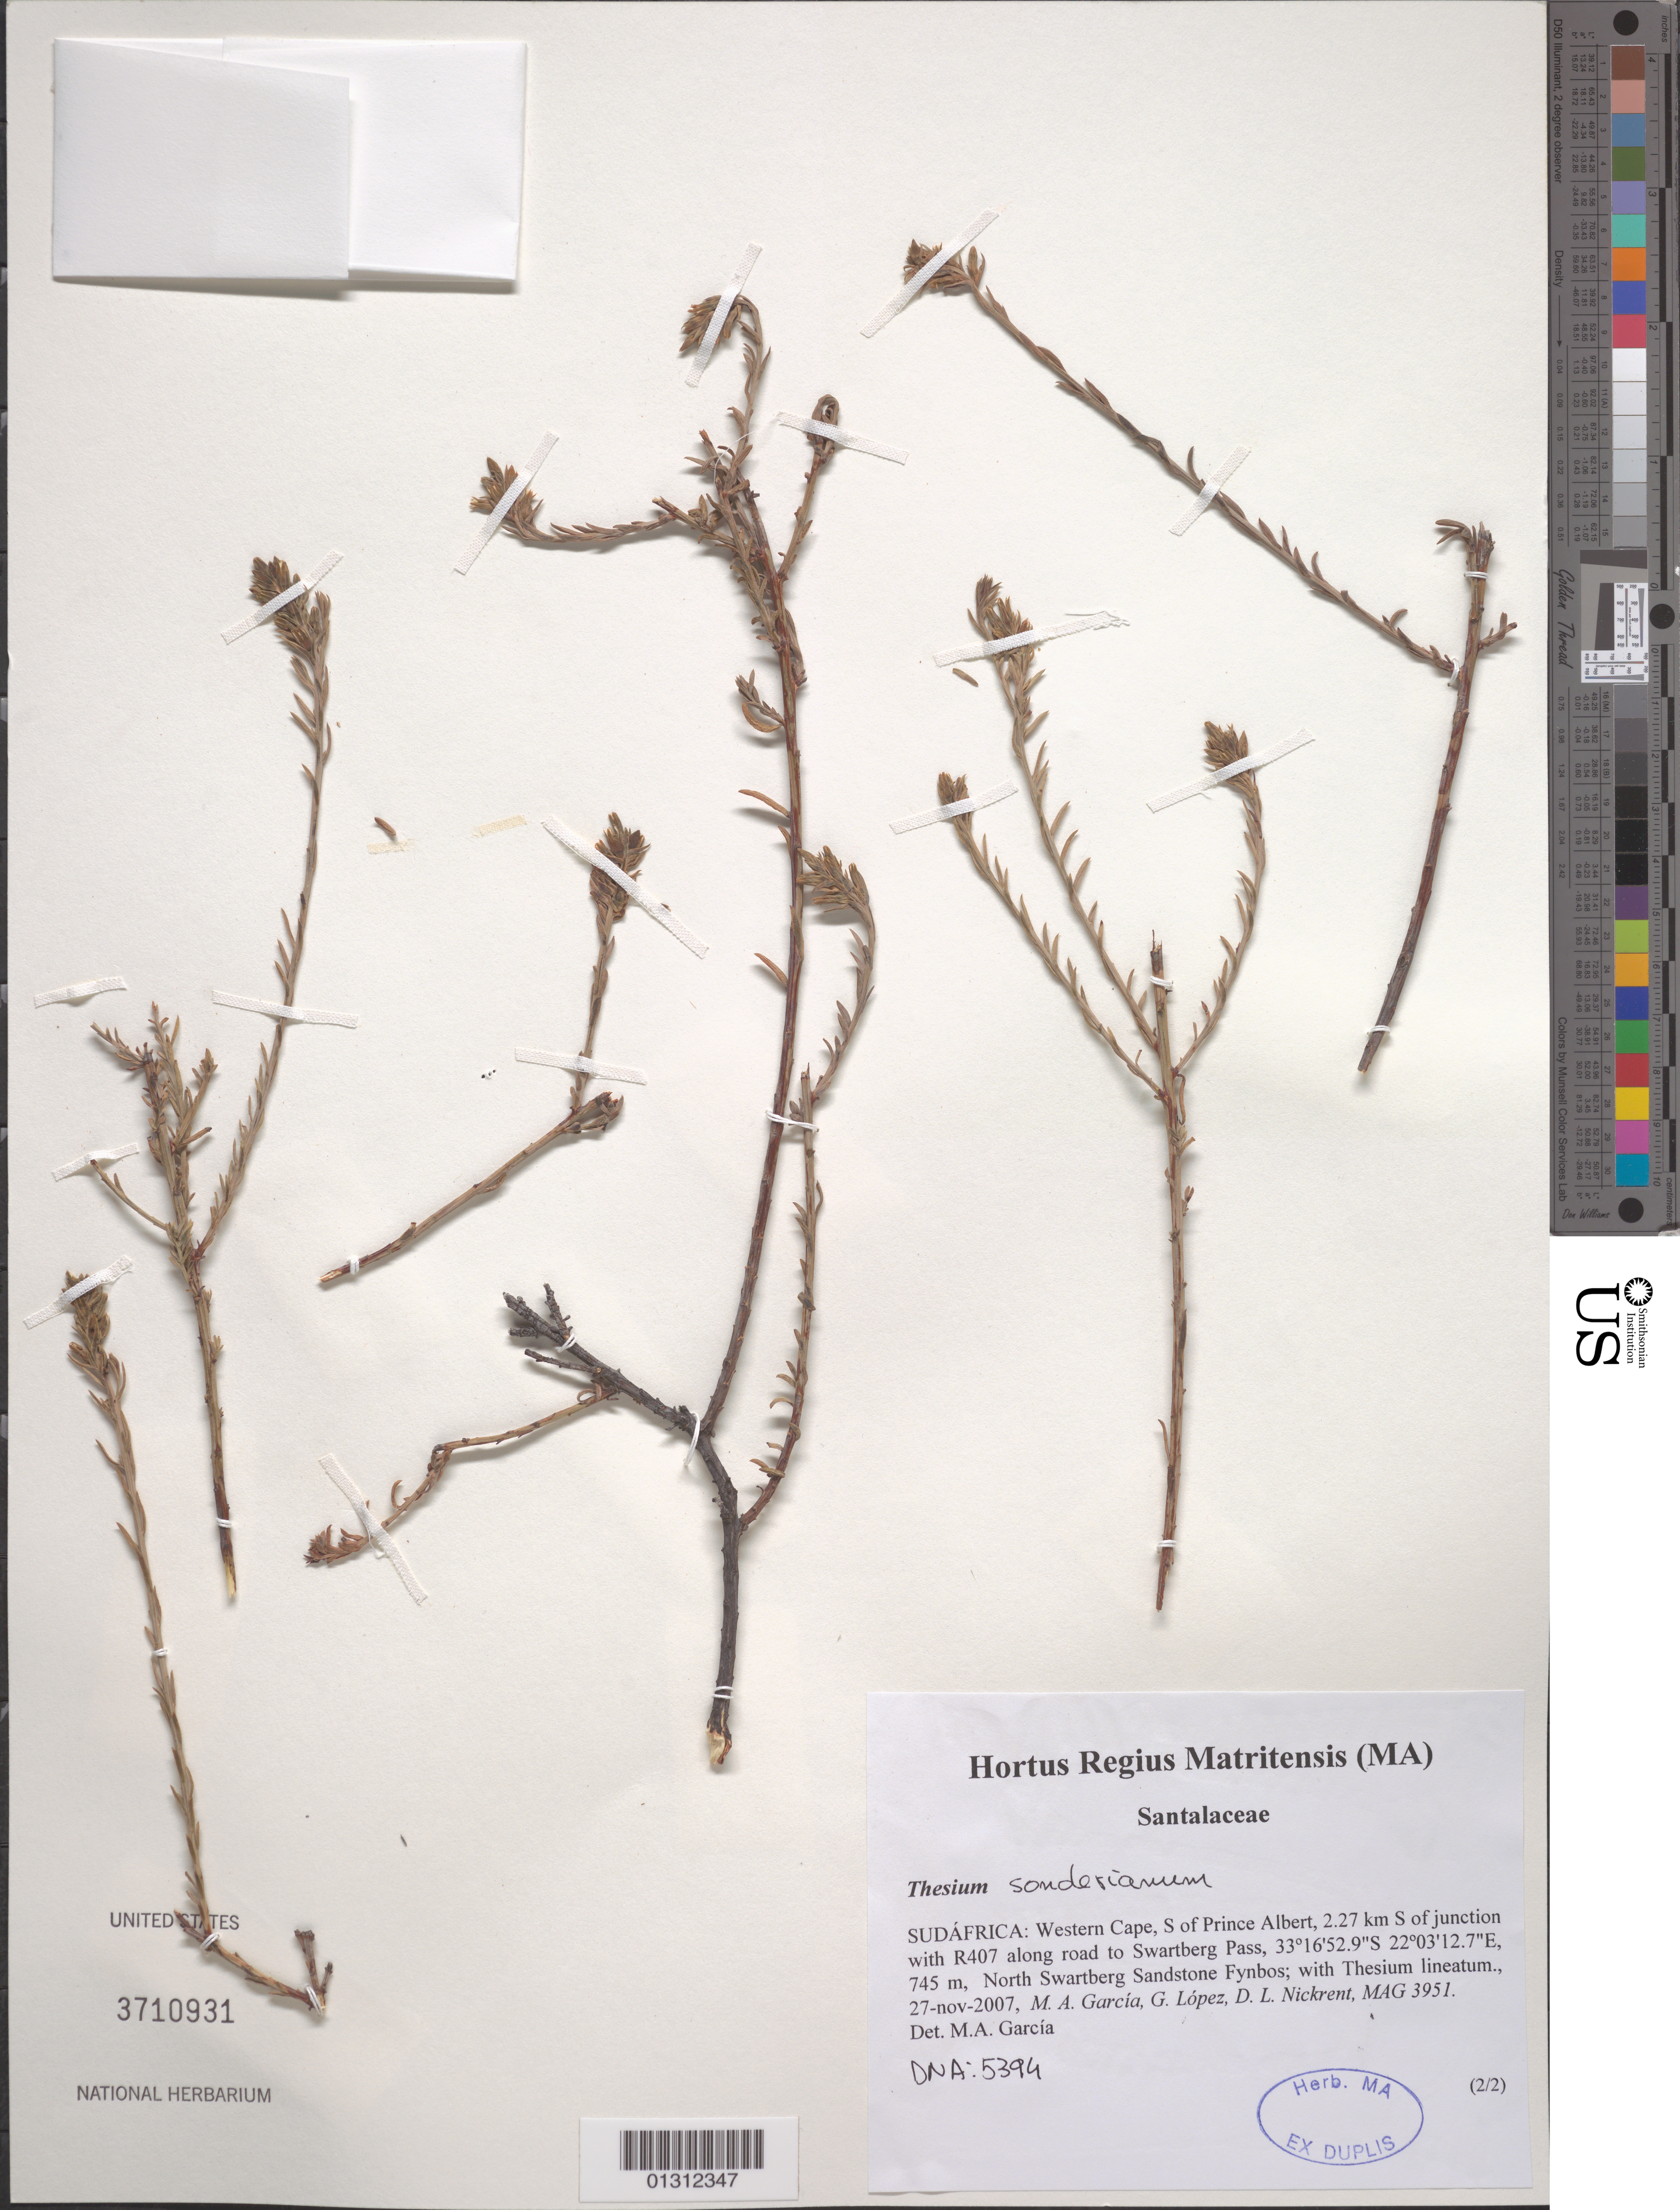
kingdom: Plantae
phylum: Tracheophyta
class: Magnoliopsida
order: Santalales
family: Thesiaceae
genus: Thesium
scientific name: Thesium sonderianum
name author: Schltr.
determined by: García, M. A.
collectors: M. A. García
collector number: MAG 3951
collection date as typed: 27-nov-2007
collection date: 2007-11-27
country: South Africa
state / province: Western Cape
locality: S of Prince Albert, 2.27 km S of junction with R407 along road to Swartberg Pass, North Swartberg Sandstong Fynbos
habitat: North Swartberg Sandstone Fynbos.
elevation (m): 745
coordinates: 33 16 52.9 S, 22 03 12.7 E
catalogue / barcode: US 3710931